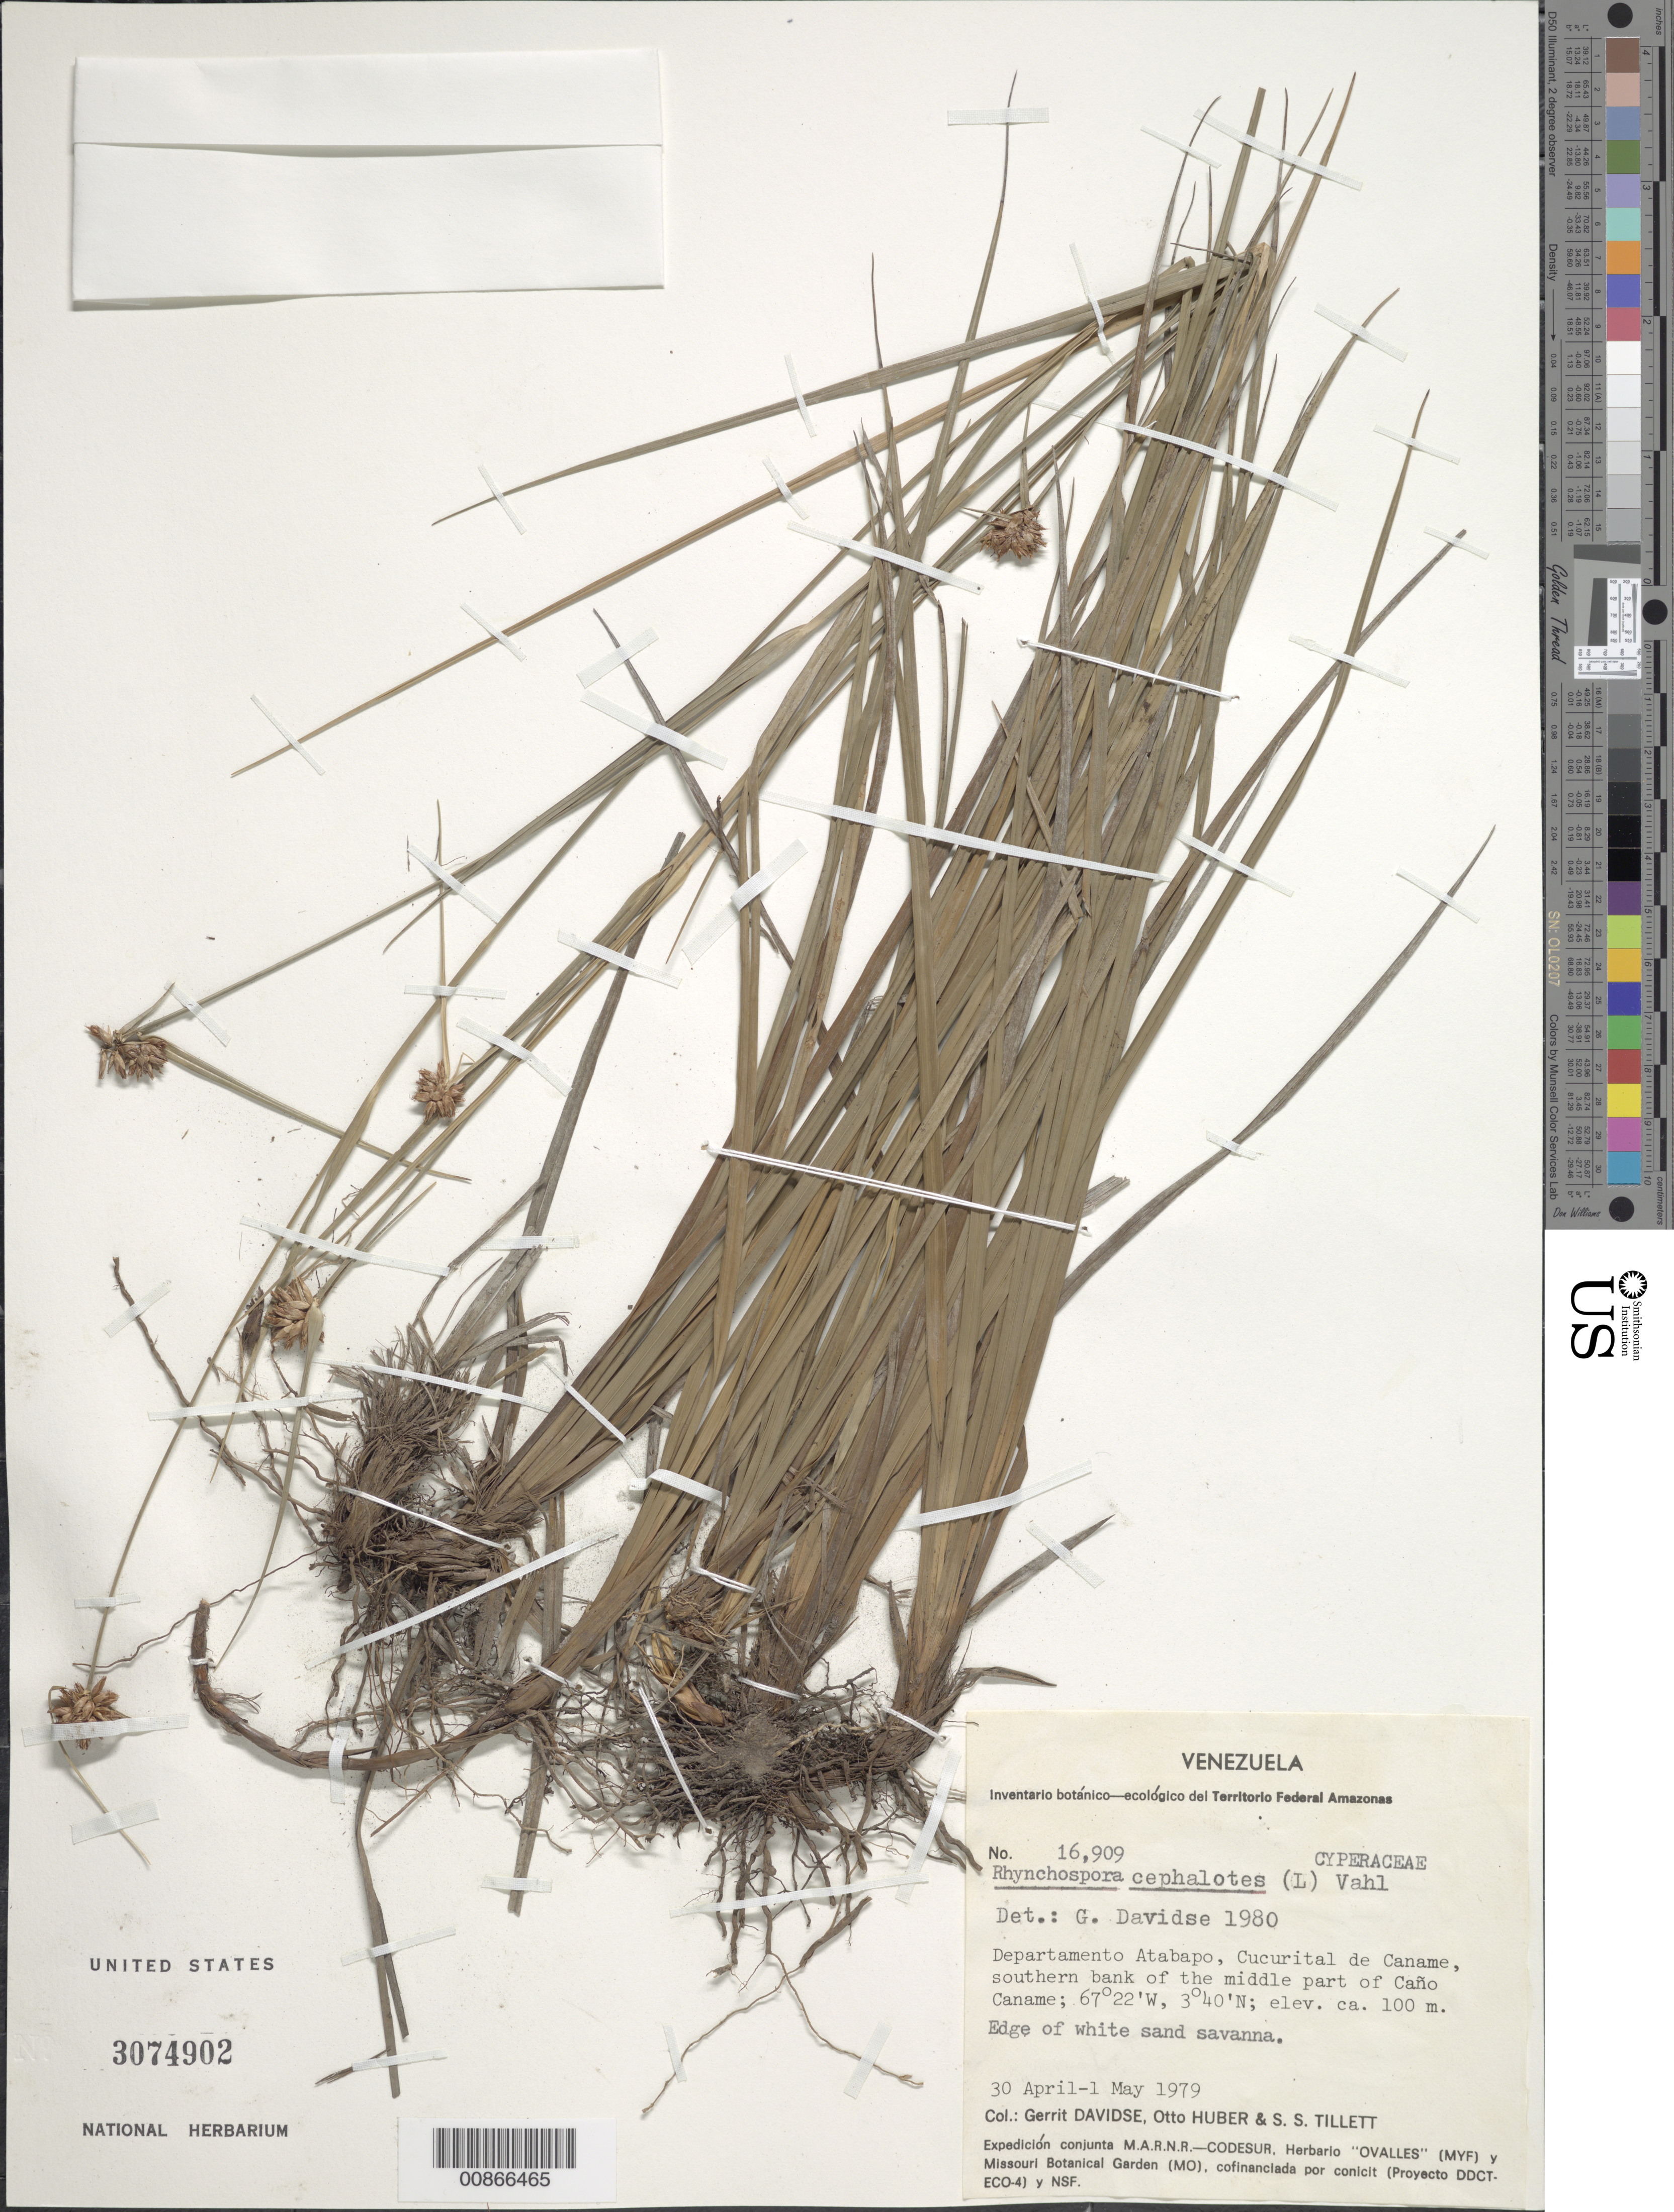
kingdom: Plantae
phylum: Tracheophyta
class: Liliopsida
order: Poales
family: Cyperaceae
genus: Rhynchospora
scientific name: Rhynchospora cephalotes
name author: (L.) Vahl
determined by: Davidse, Gerrit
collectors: G. Davidse, O. Huber & S. S. Tillett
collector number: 16909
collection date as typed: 30-Apr-79 to 1-May-79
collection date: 1979-04-30/1979-05-01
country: Venezuela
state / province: Amazonas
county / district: Atabapo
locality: Cucurital de Caname, southern bank of the middle part of Caño Caname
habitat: Edge of white sand savanna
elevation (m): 100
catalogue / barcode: US 3074902